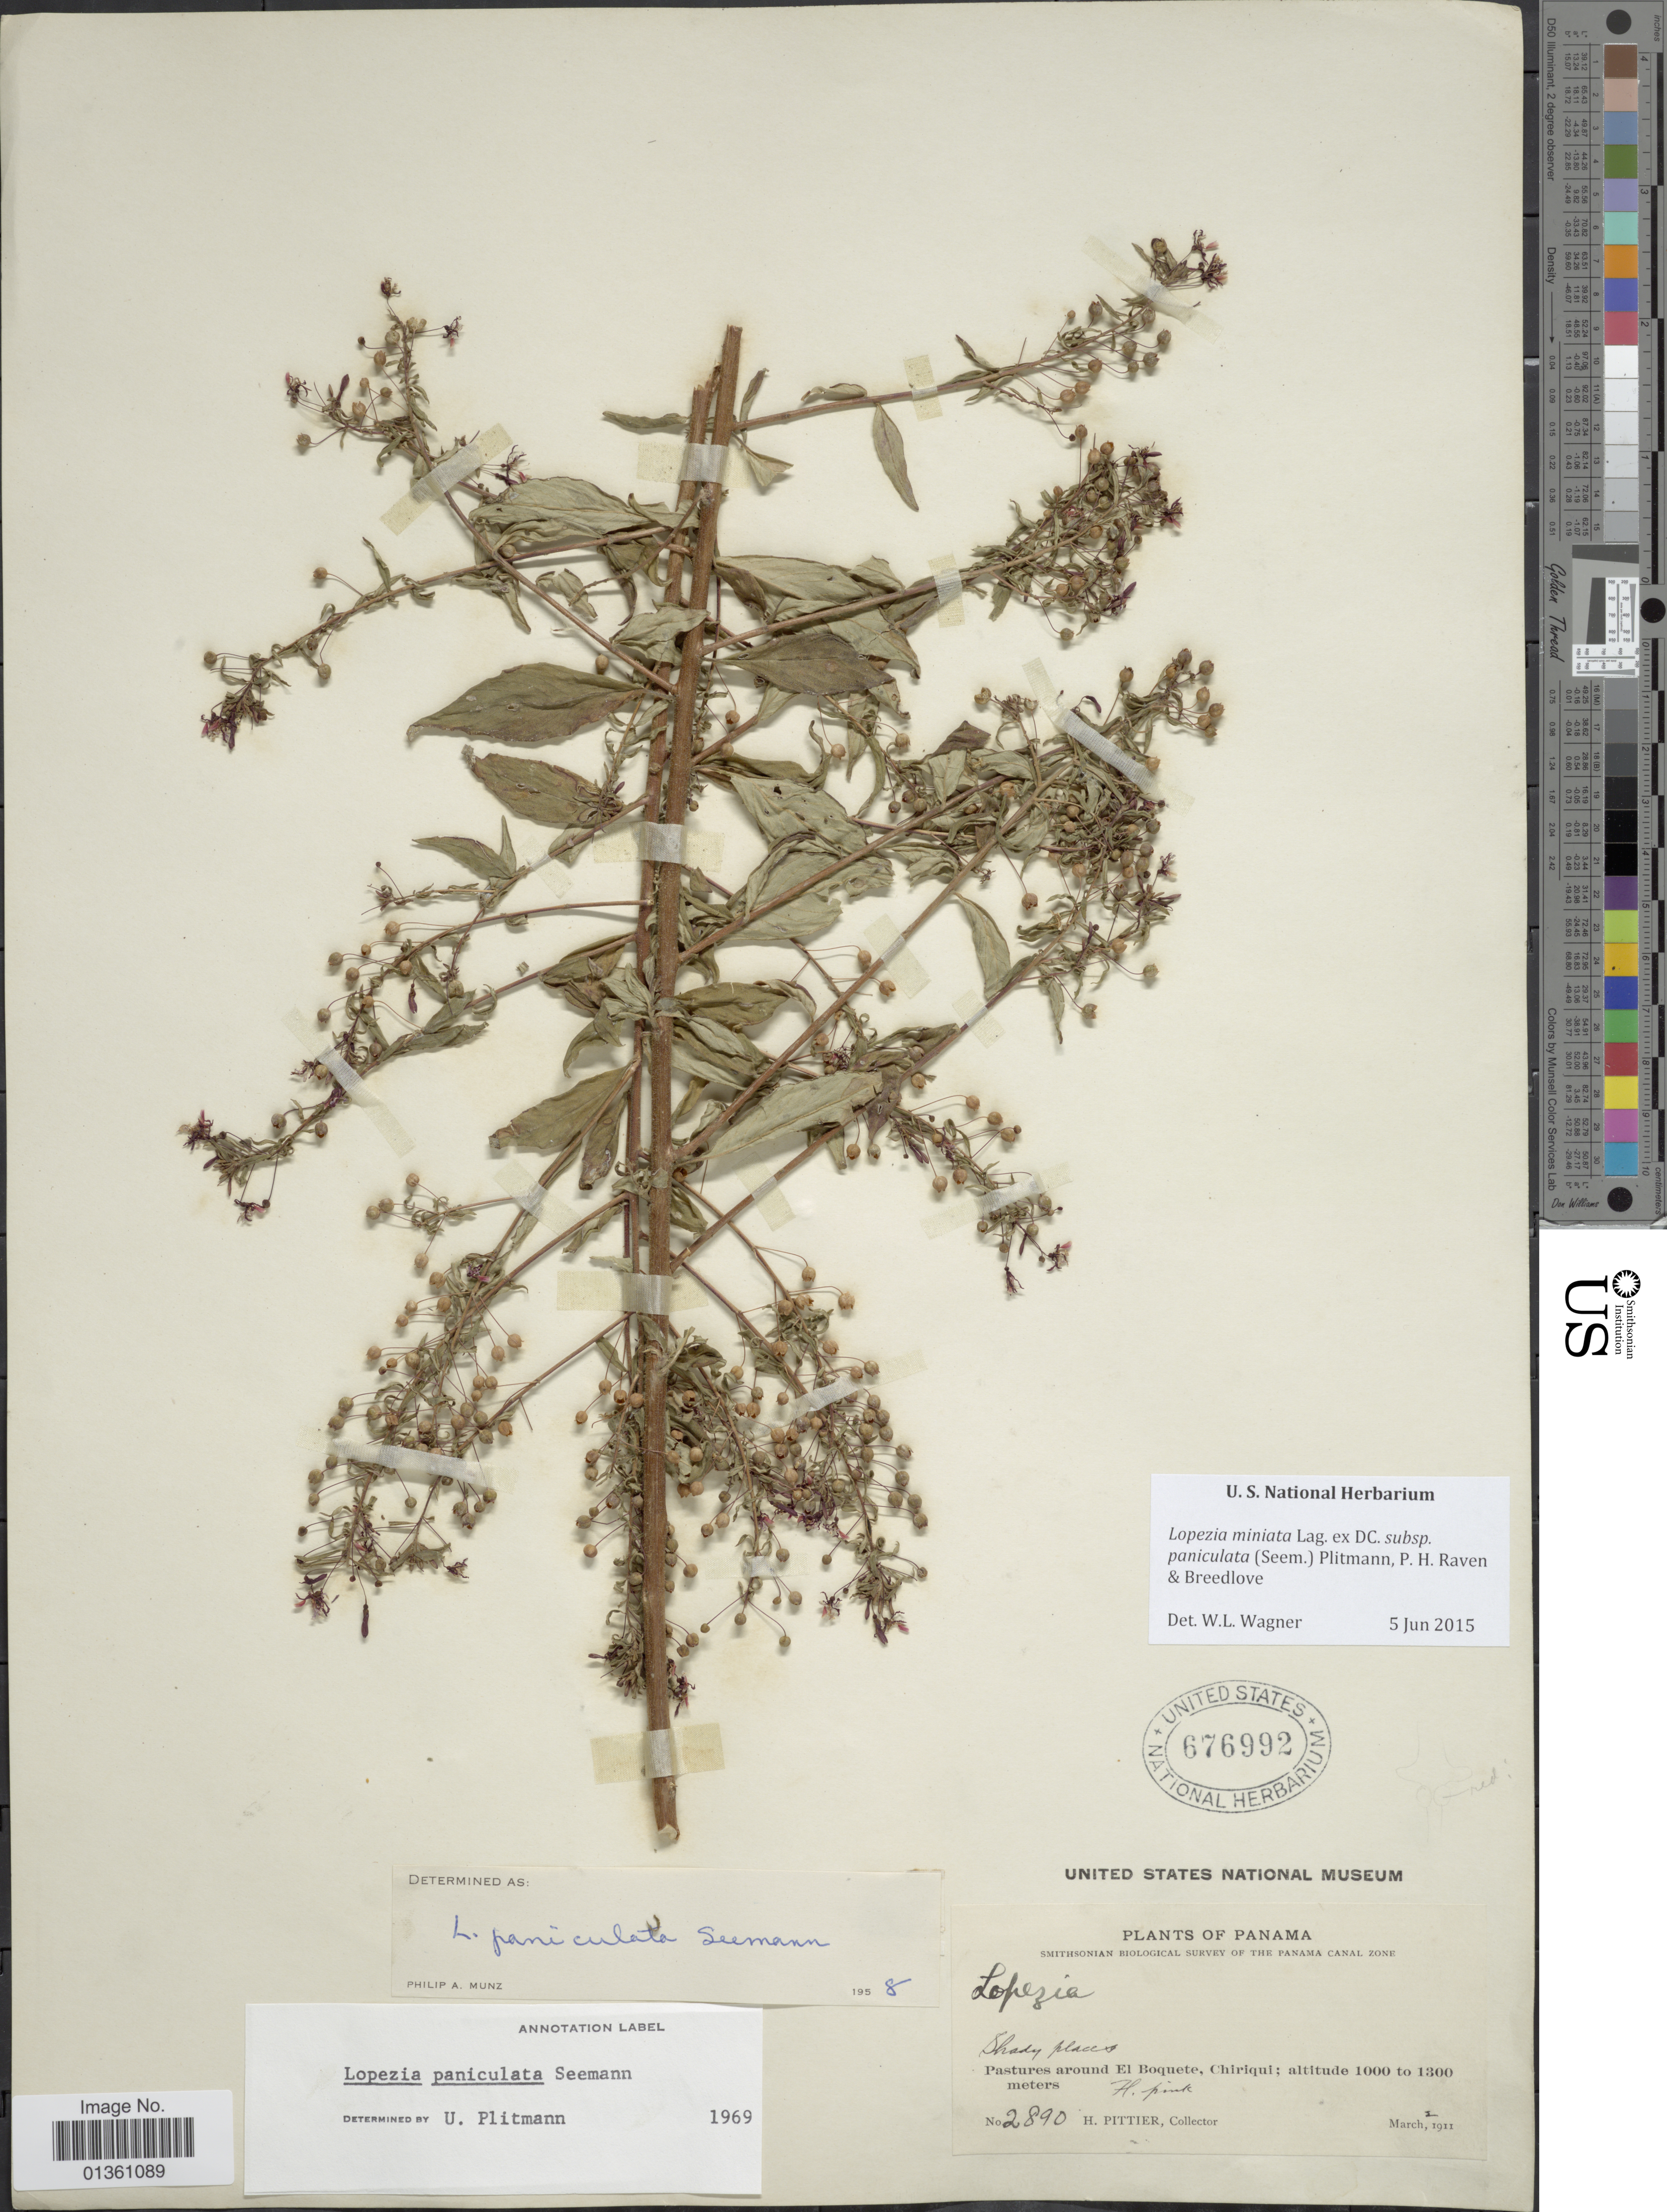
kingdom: Plantae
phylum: Tracheophyta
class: Magnoliopsida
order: Myrtales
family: Onagraceae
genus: Lopezia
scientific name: Lopezia miniata subsp. paniculata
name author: (Seem.) Plitmann et al.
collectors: H. F. Pittier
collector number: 2890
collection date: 1911-03-02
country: Panama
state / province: Chiriqui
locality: Pastures around El Boquete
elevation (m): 1000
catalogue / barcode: US 676992